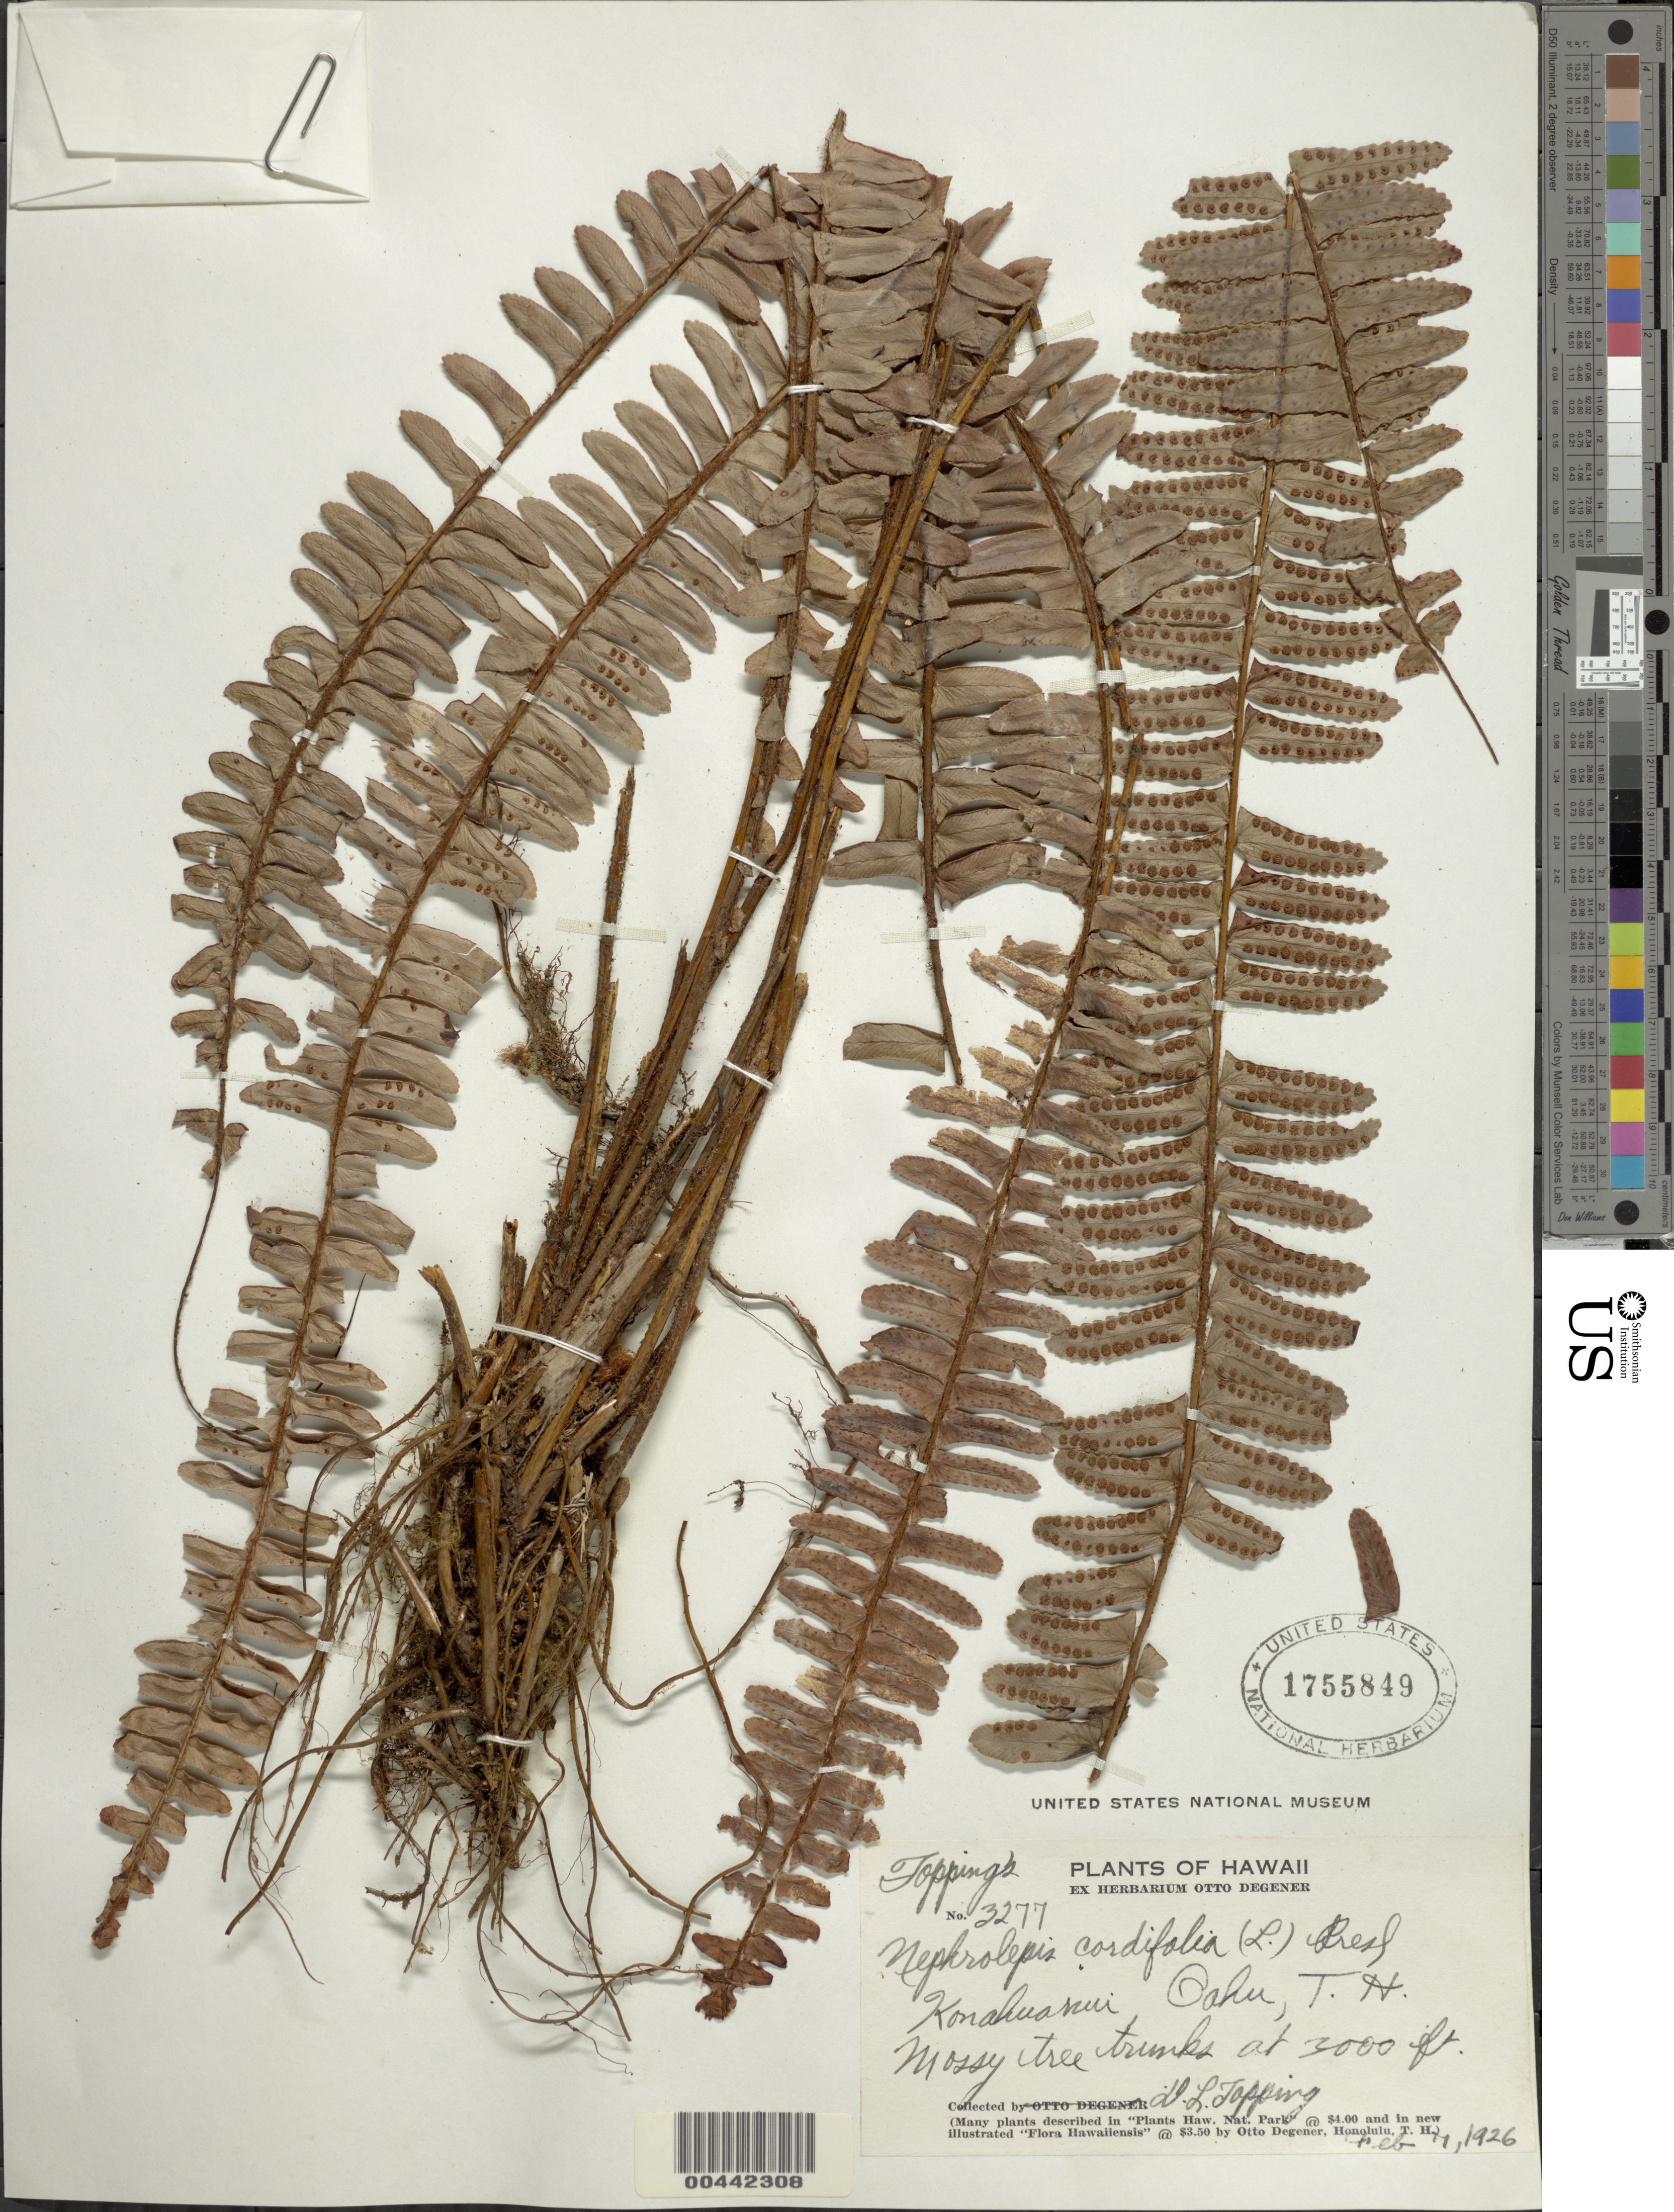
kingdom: Plantae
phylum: Tracheophyta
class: Polypodiopsida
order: Polypodiales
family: Nephrolepidaceae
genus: Nephrolepis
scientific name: Nephrolepis cordifolia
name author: (L.) C. Presl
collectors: D. L. Topping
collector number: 3277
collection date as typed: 7 Feb 1926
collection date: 1926-02-07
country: United States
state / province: Hawaii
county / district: Honolulu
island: Oahu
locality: Konahuanui, Oahu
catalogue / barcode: US 1755849